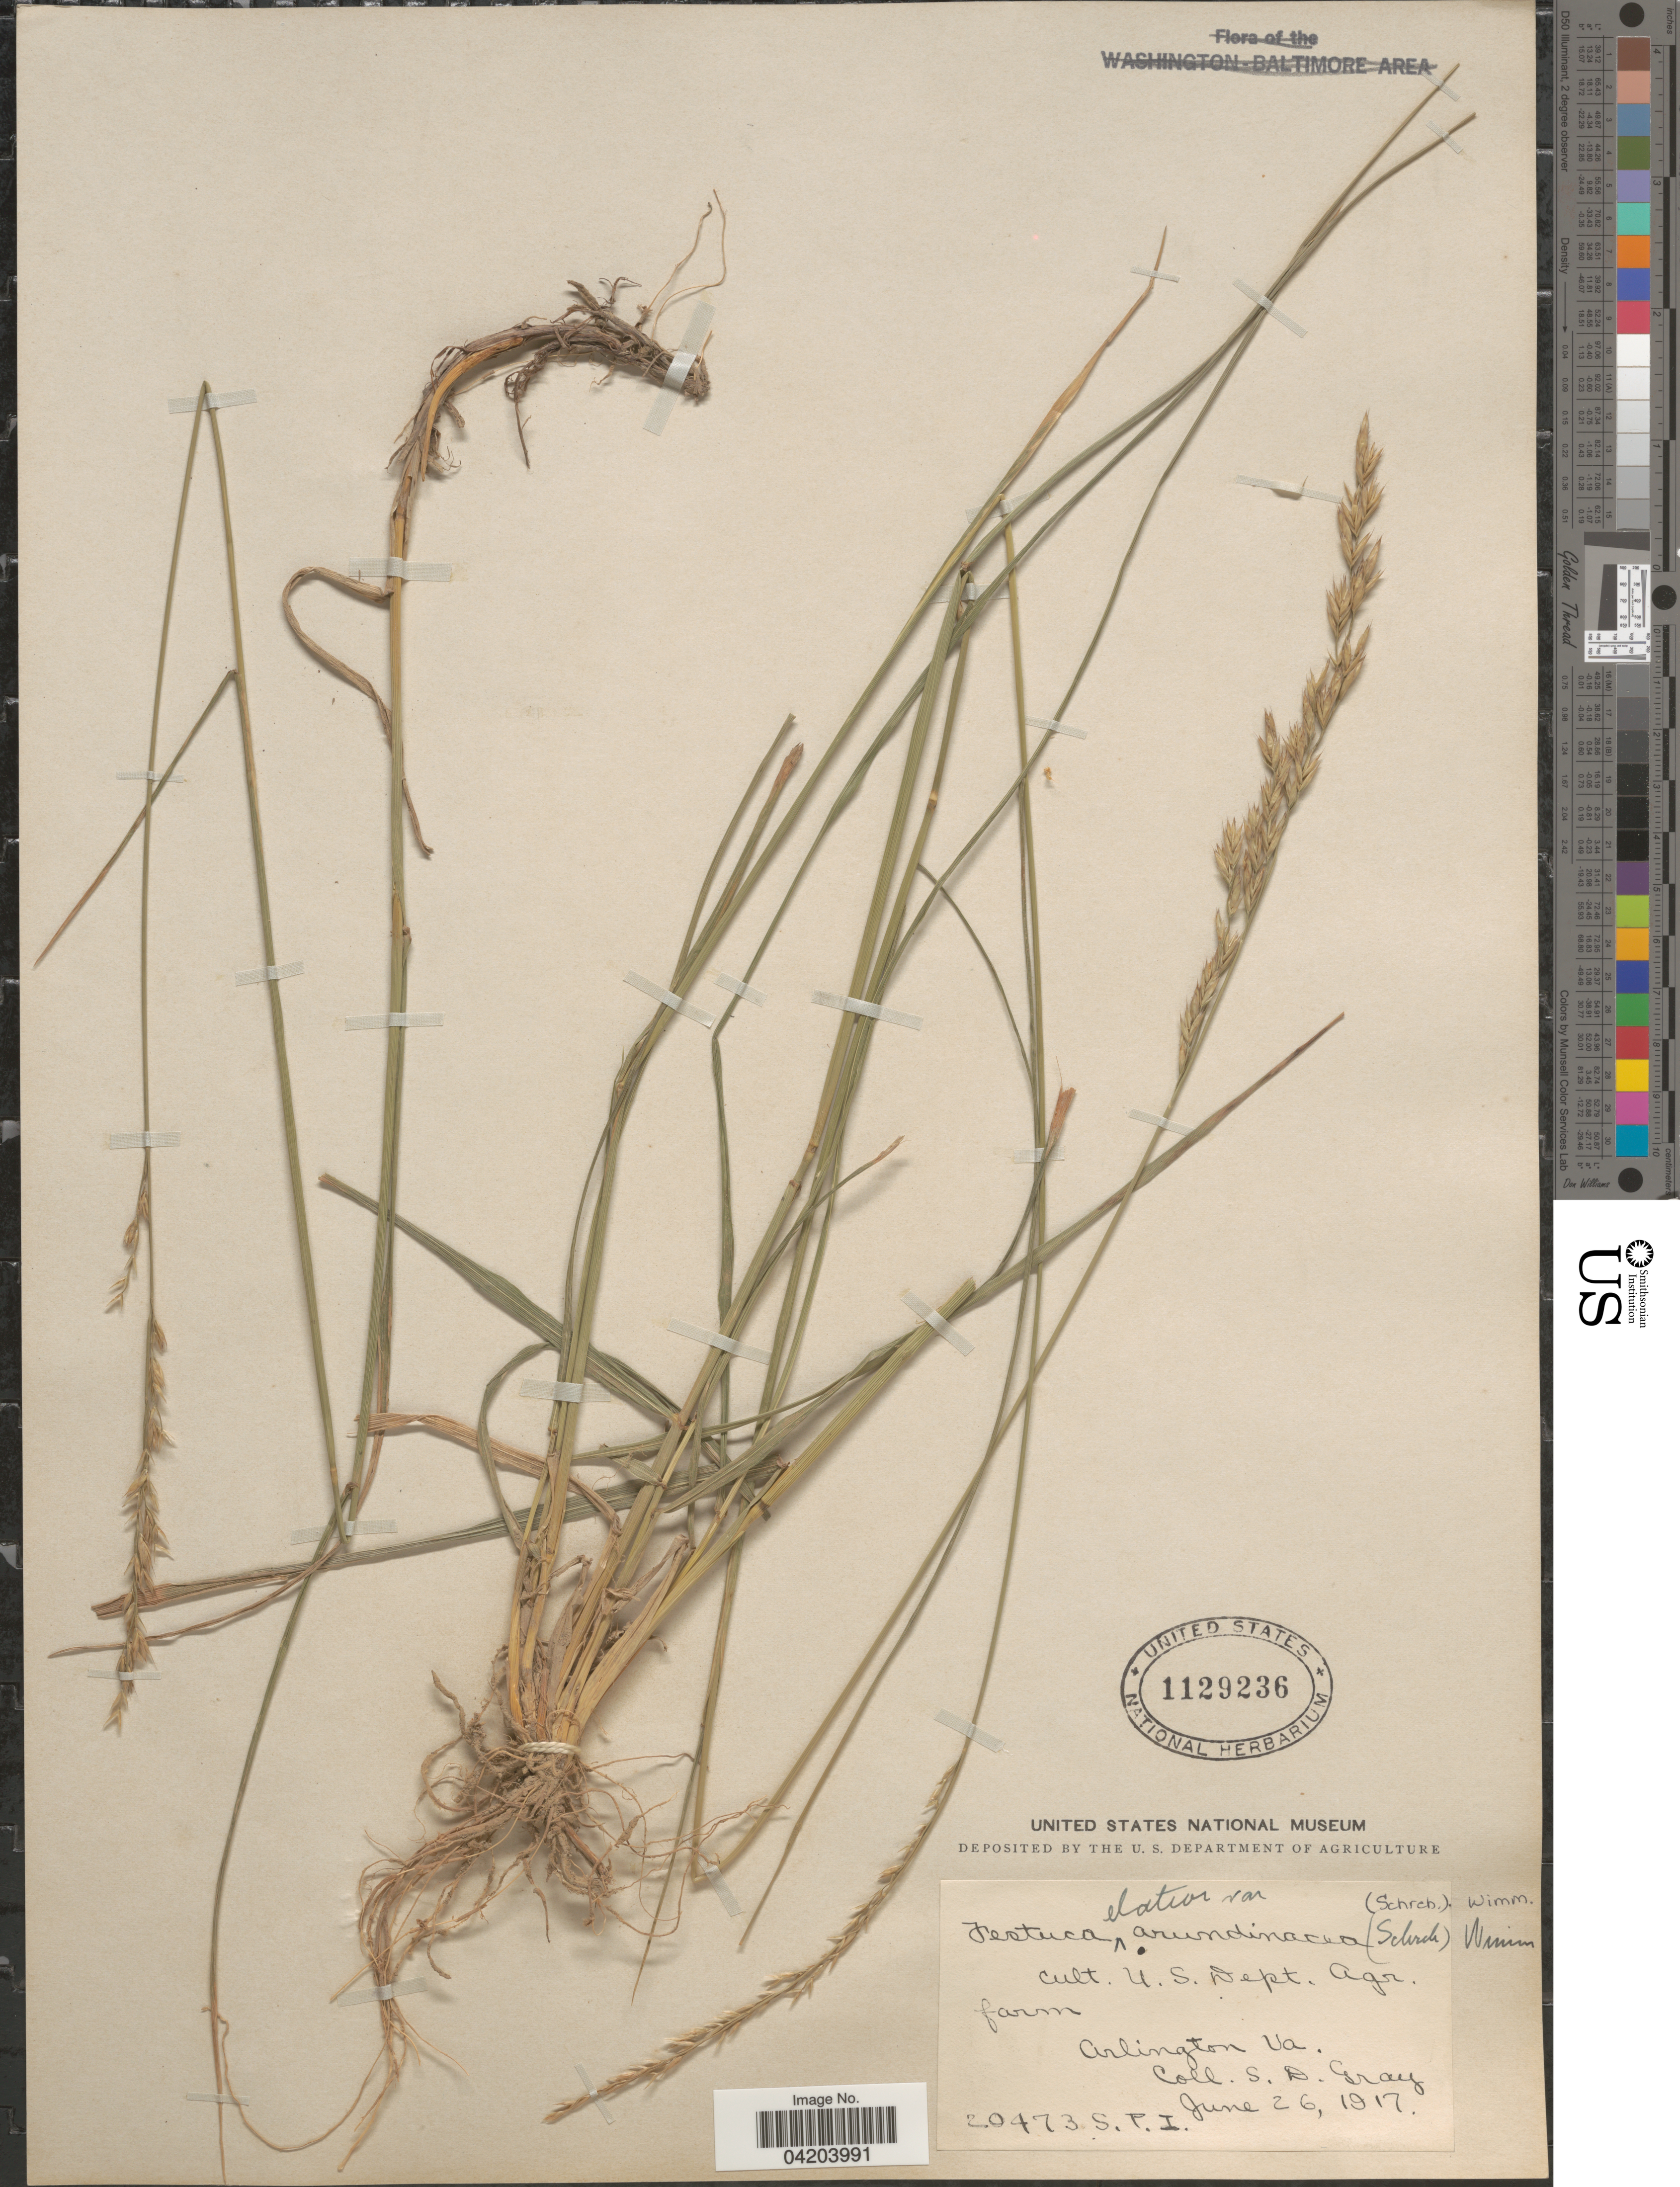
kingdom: Plantae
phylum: Tracheophyta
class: Liliopsida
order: Poales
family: Poaceae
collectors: S. D. Gray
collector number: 20473S.P.I.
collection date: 1917-06-26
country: United States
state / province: Virginia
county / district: Arlington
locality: Farm. Arlington.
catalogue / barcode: US 1129236